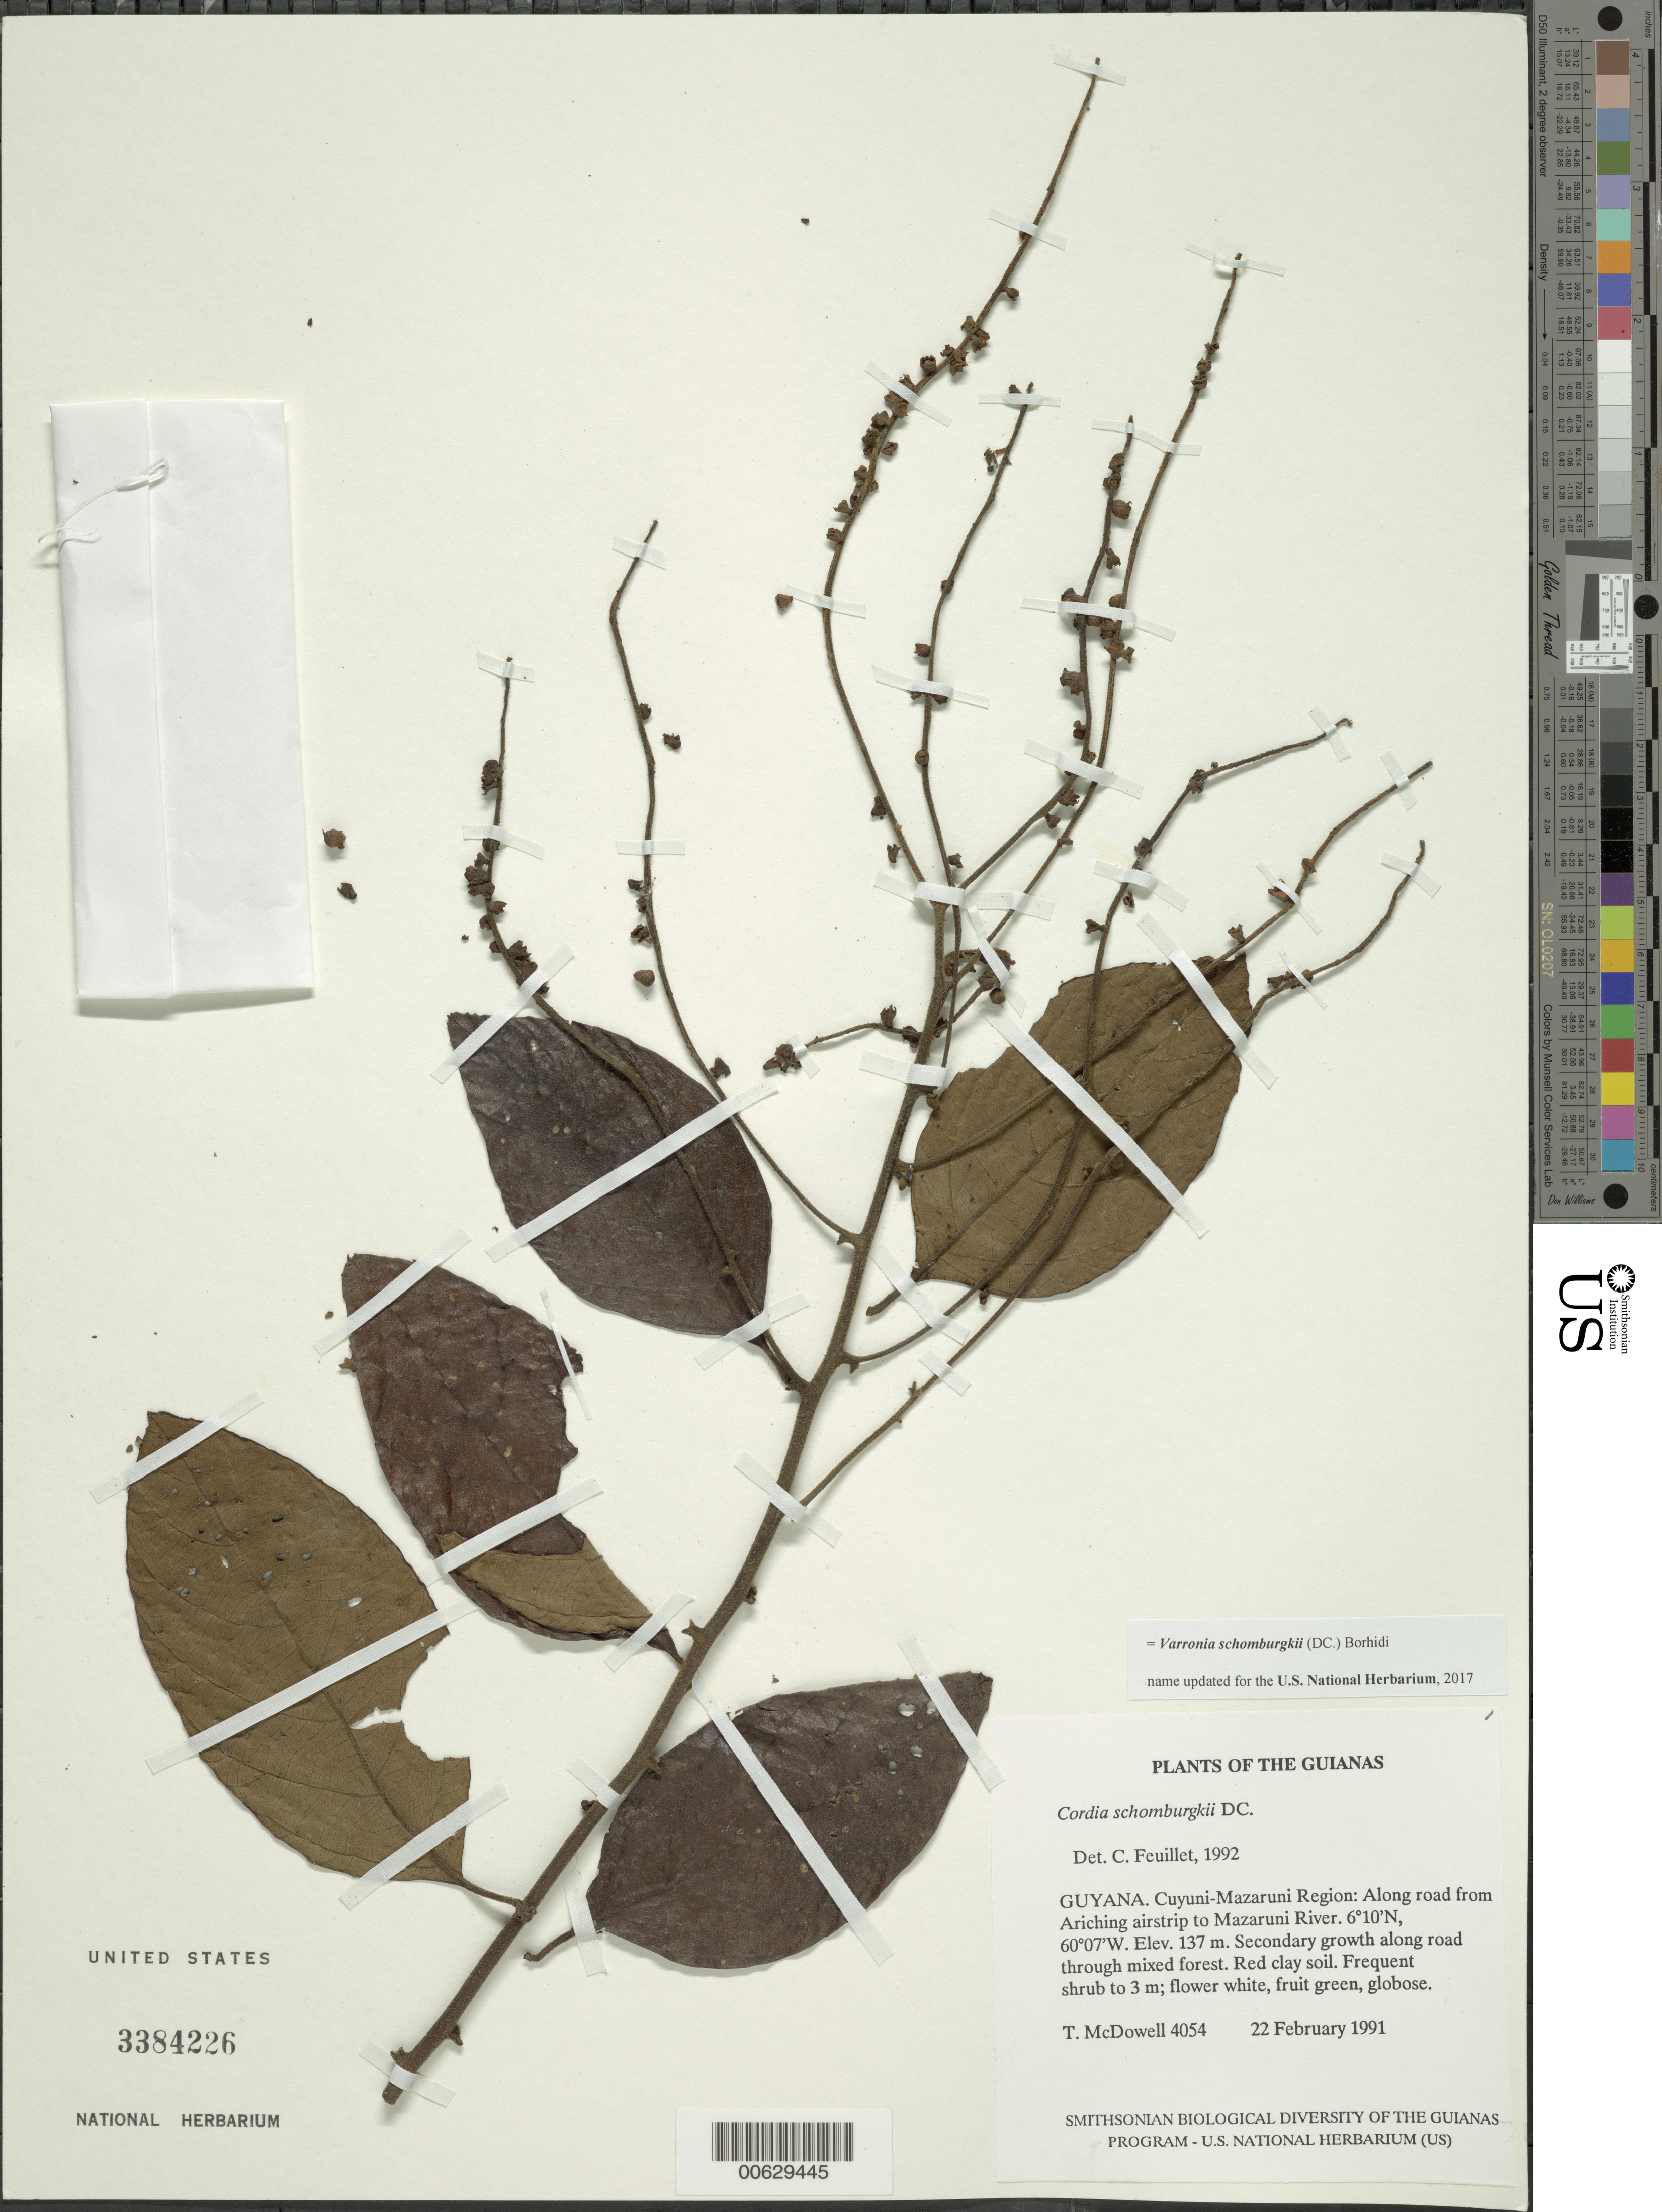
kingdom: Plantae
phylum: Tracheophyta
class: Magnoliopsida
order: Boraginales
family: Cordiaceae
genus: Cordia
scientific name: Cordia schomburgkii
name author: DC.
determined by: Feuillet, C.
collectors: T. McDowell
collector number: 4054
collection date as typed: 22 February 1991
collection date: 1991-02-22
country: Guyana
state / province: Cuyuni-Mazaruni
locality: Along road from Ariching airstrip to Mazaruni River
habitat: Secondary growth along road through mixed forest. Red clay soil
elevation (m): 137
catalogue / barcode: US 3384226